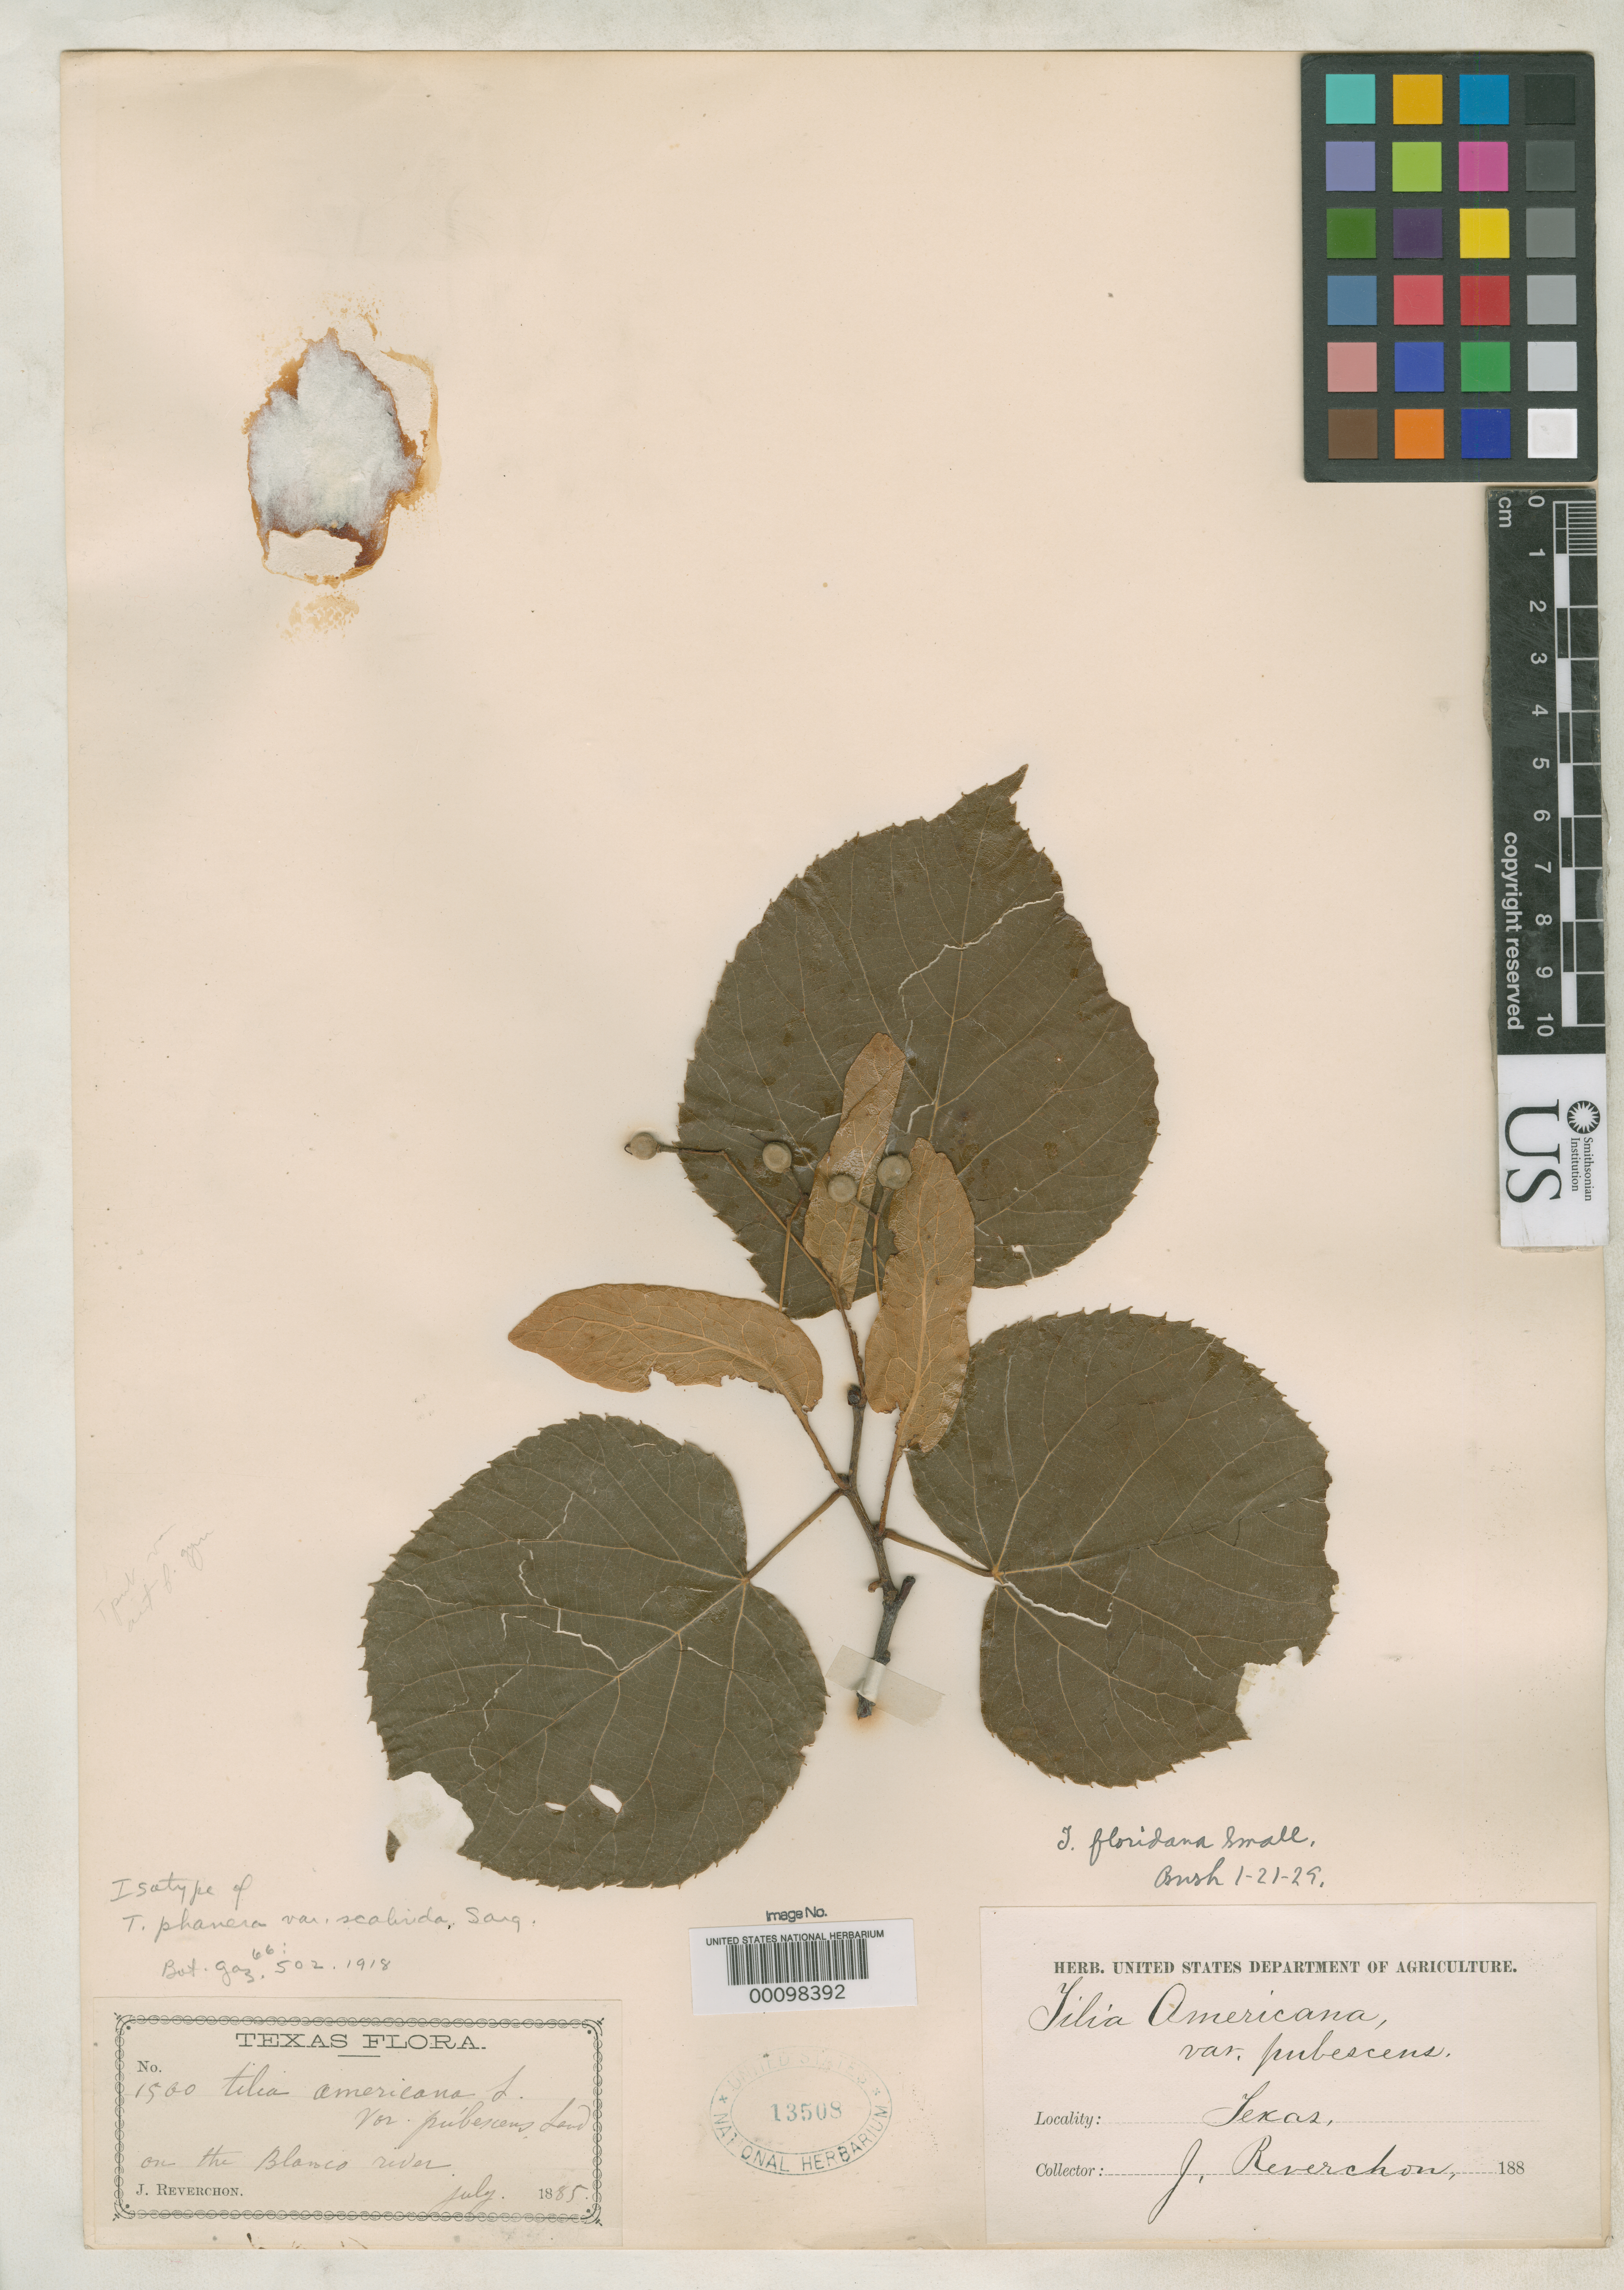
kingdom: Plantae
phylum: Tracheophyta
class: Magnoliopsida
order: Malvales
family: Malvaceae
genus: Tilia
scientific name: Tilia phanera var. scabrida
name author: Sarg.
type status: Isotype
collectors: J. Reverchon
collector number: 1500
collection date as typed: Jul 1885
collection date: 1885-07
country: United States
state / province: Texas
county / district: Blanco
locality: On the Blanco River, near Blanco.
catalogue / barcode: US 13508